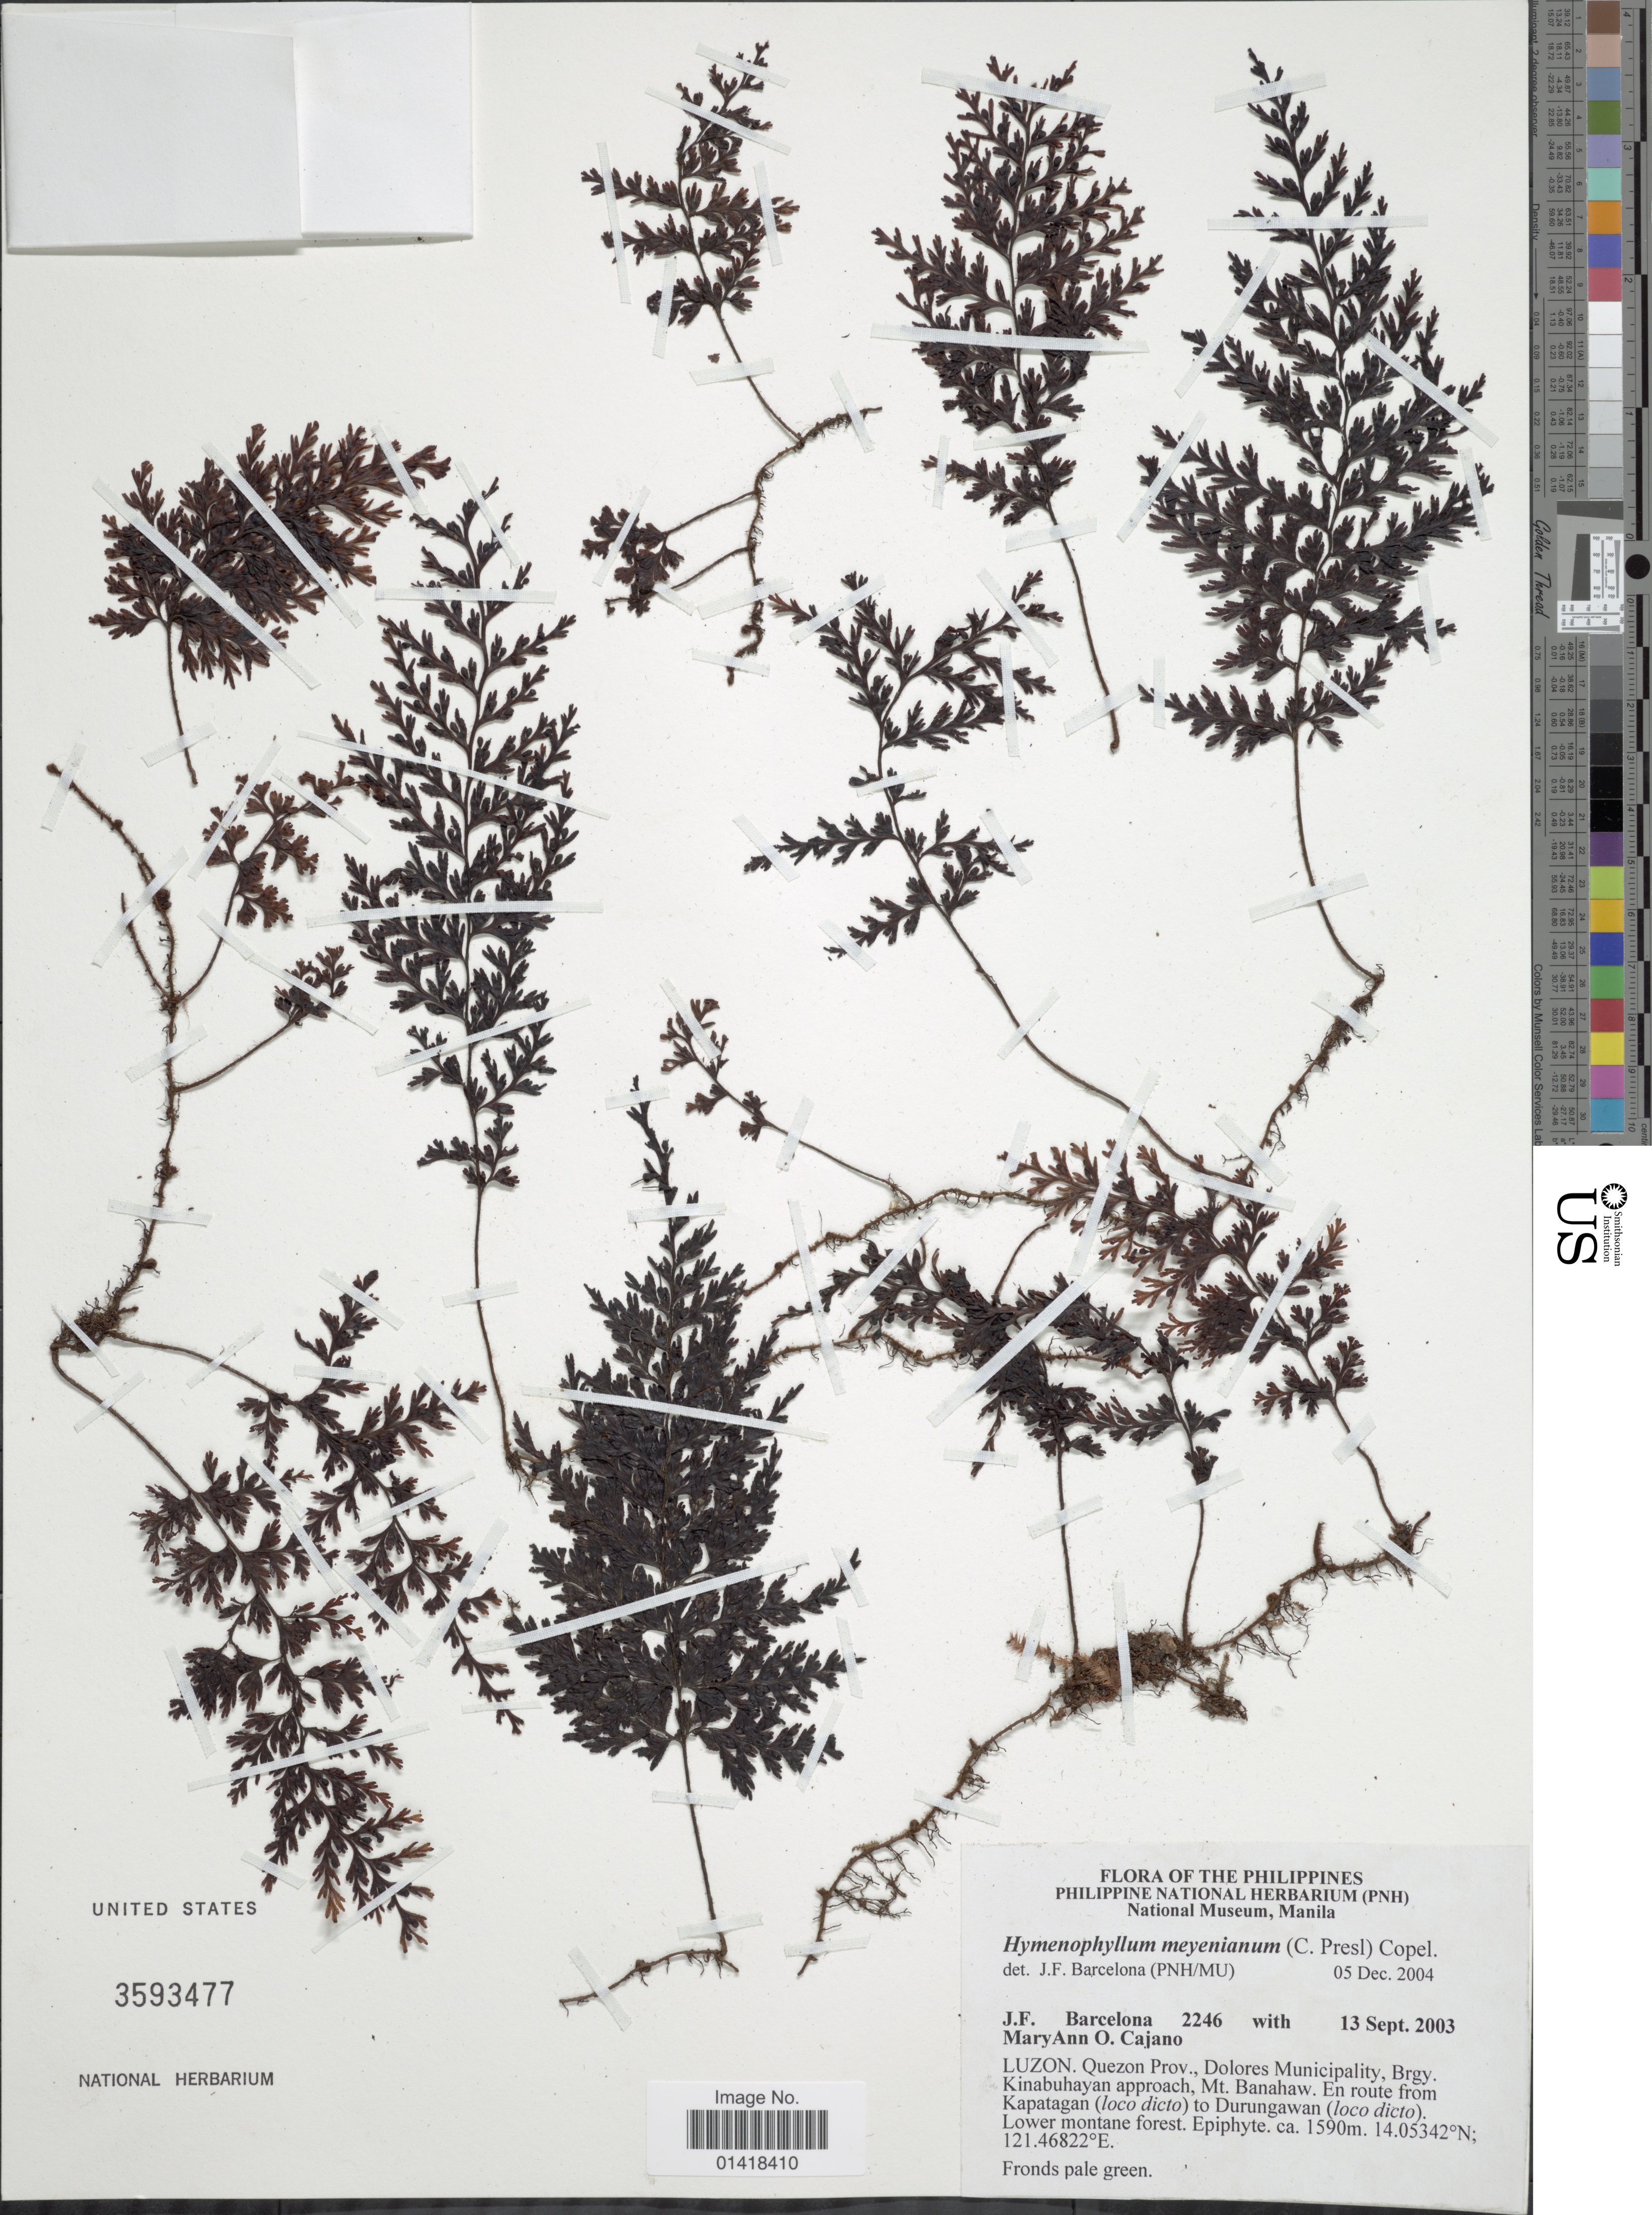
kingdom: Plantae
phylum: Tracheophyta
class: Polypodiopsida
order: Hymenophyllales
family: Hymenophyllaceae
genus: Hymenophyllum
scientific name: Hymenophyllum meyenianum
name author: (C. Presl) Copel.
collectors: J. F. Barcelona & M. Cajano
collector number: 2246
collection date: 2003-09-13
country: Philippines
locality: The Philippines. Luzon. Quezon Prov., Dolores Municipality, Brgy. Kinabuhayan approach, Mt. Banahaw. En route from Kapatagan (loco dicto) To Durungawan (loco dicto).Lower montane forest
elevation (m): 1590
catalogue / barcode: US 3593477